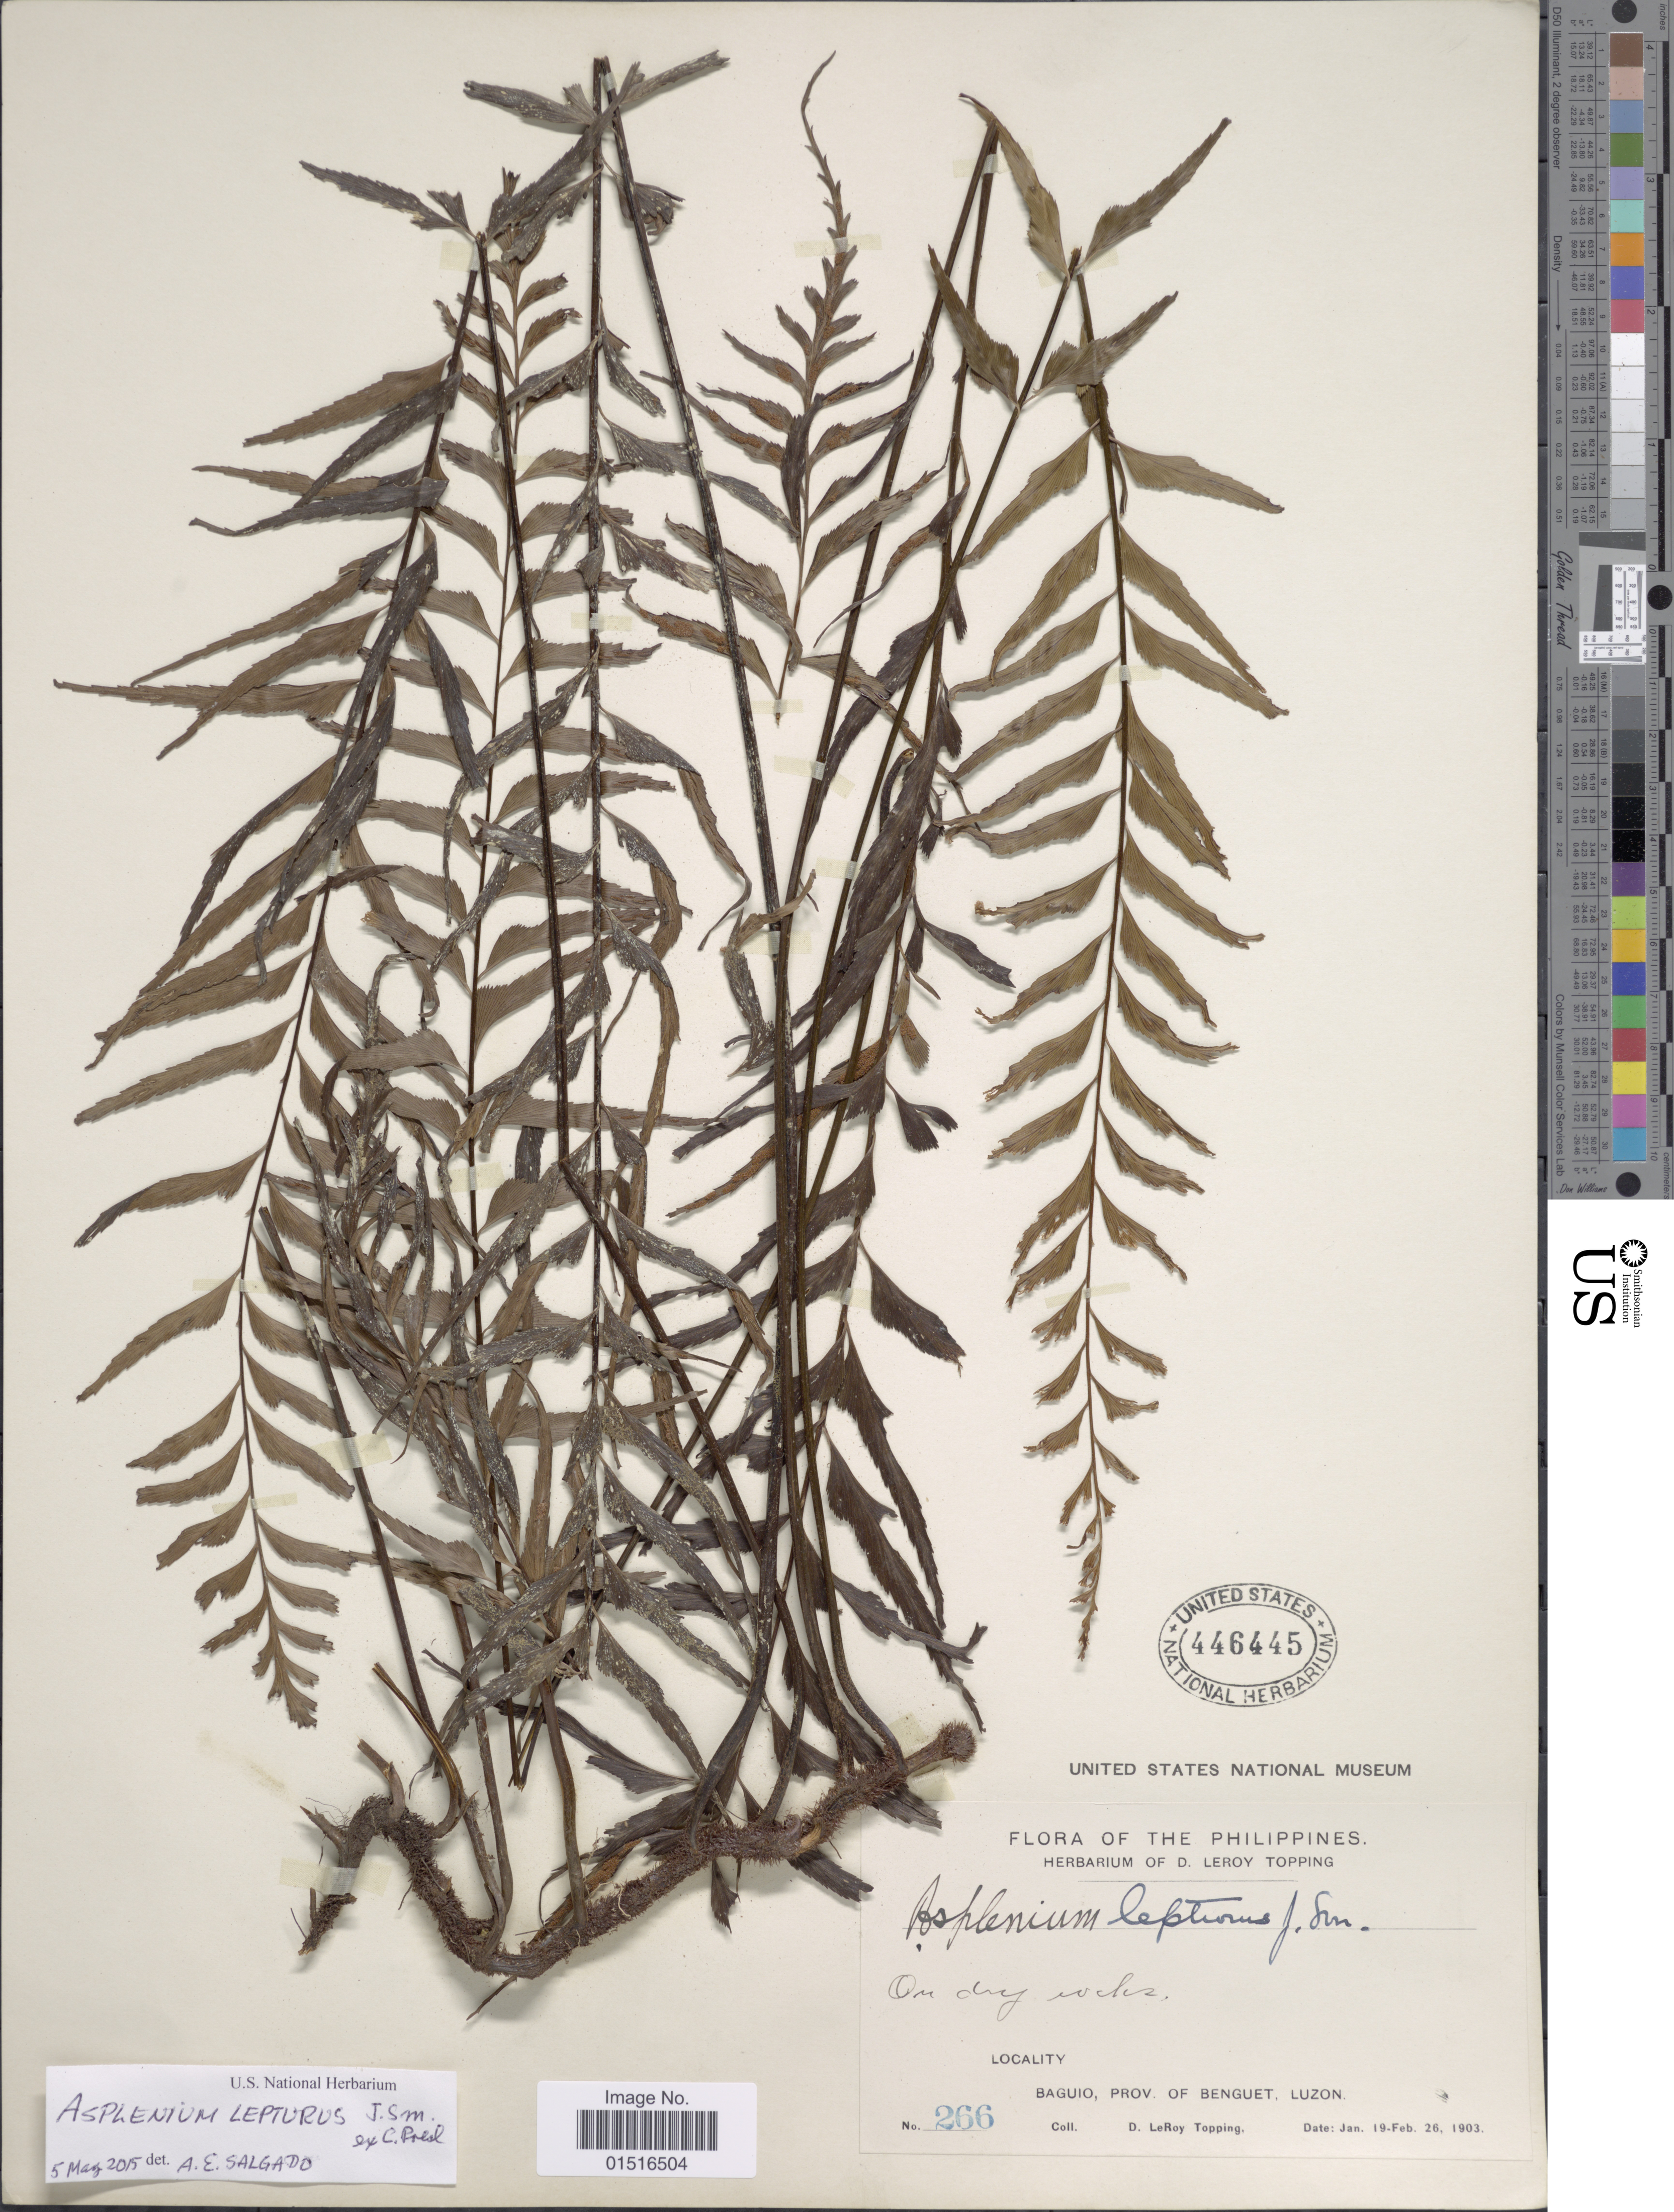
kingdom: Plantae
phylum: Tracheophyta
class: Polypodiopsida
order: Polypodiales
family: Aspleniaceae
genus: Asplenium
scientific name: Asplenium lepturus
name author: J. Sm. ex C. Presl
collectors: D. L. Topping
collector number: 266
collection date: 1903-01-19/1903-02-26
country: Philippines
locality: Baguio, Prov. of Benguet, Luzon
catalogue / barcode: US 446445